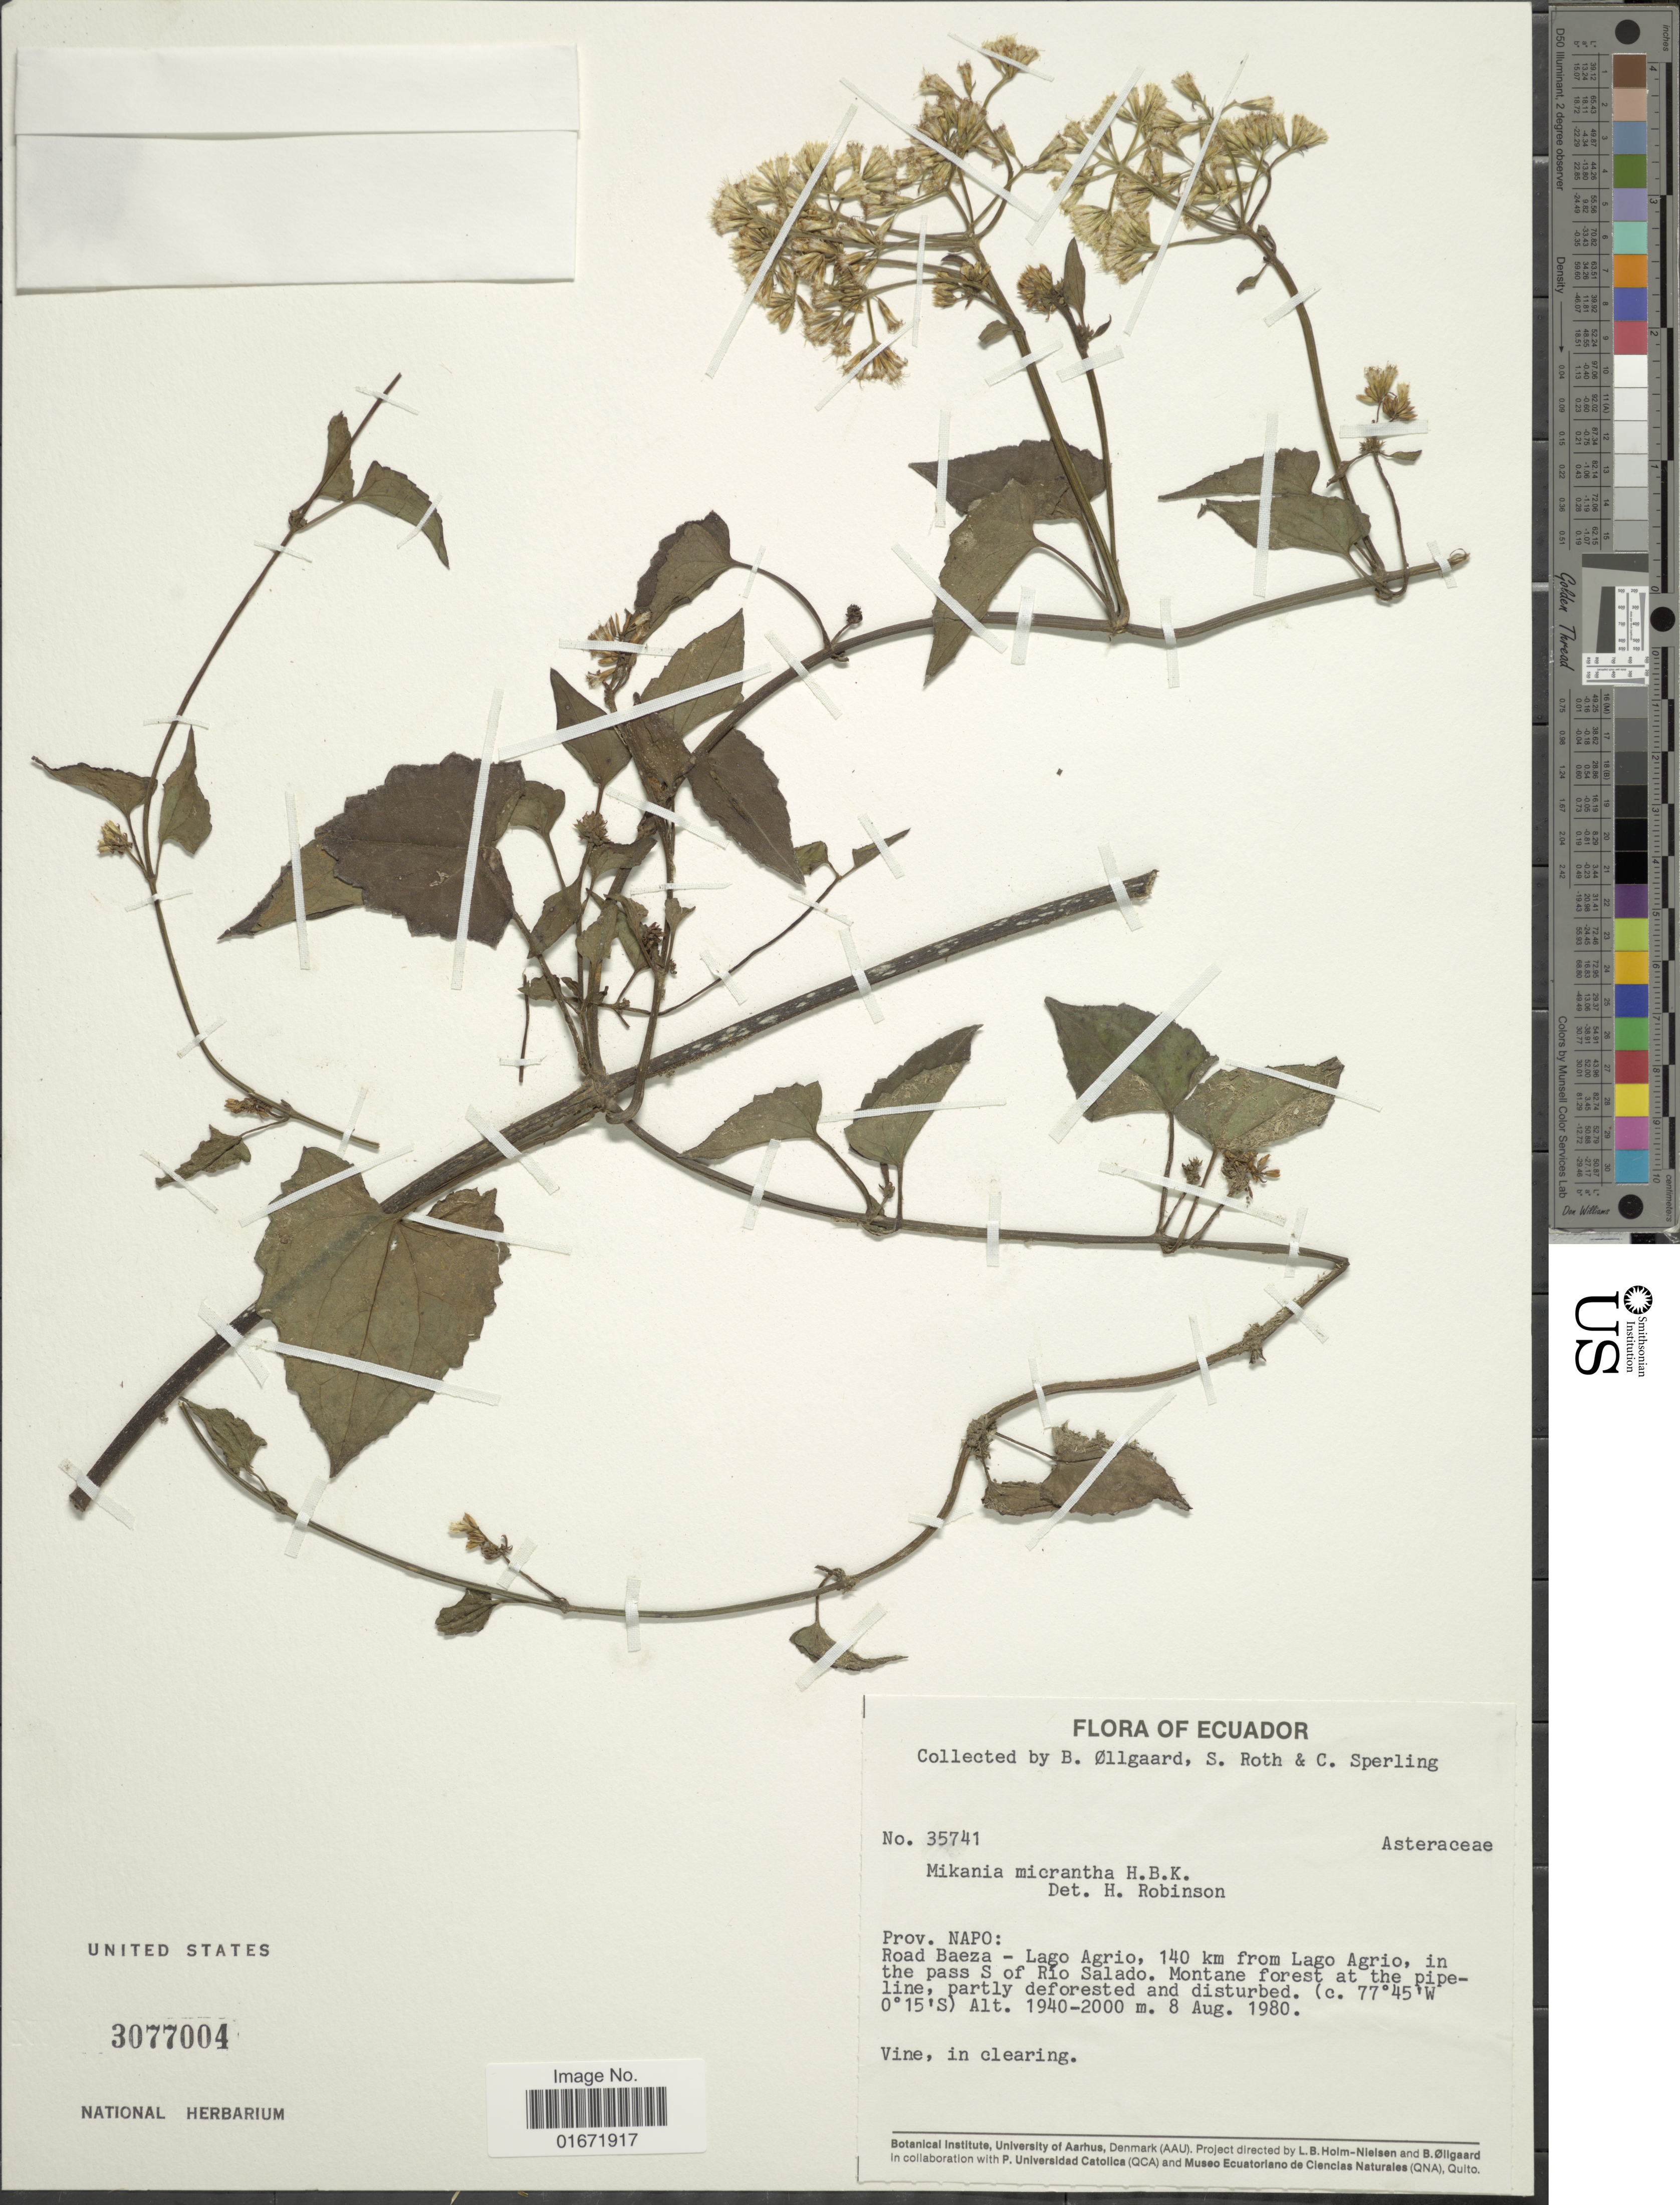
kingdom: Plantae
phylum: Tracheophyta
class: Magnoliopsida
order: Asterales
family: Asteraceae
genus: Mikania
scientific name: Mikania micrantha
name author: Kunth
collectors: B. Øllgaard, S. Roth & C. Sperling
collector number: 35741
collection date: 1980-08-08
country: Ecuador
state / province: Napo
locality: Prov. Napo: Road Baeza - Lago Agrio, 140 km from Lago Agrio, in the pass S of Río Salado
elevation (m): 1940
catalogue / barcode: US 3077004